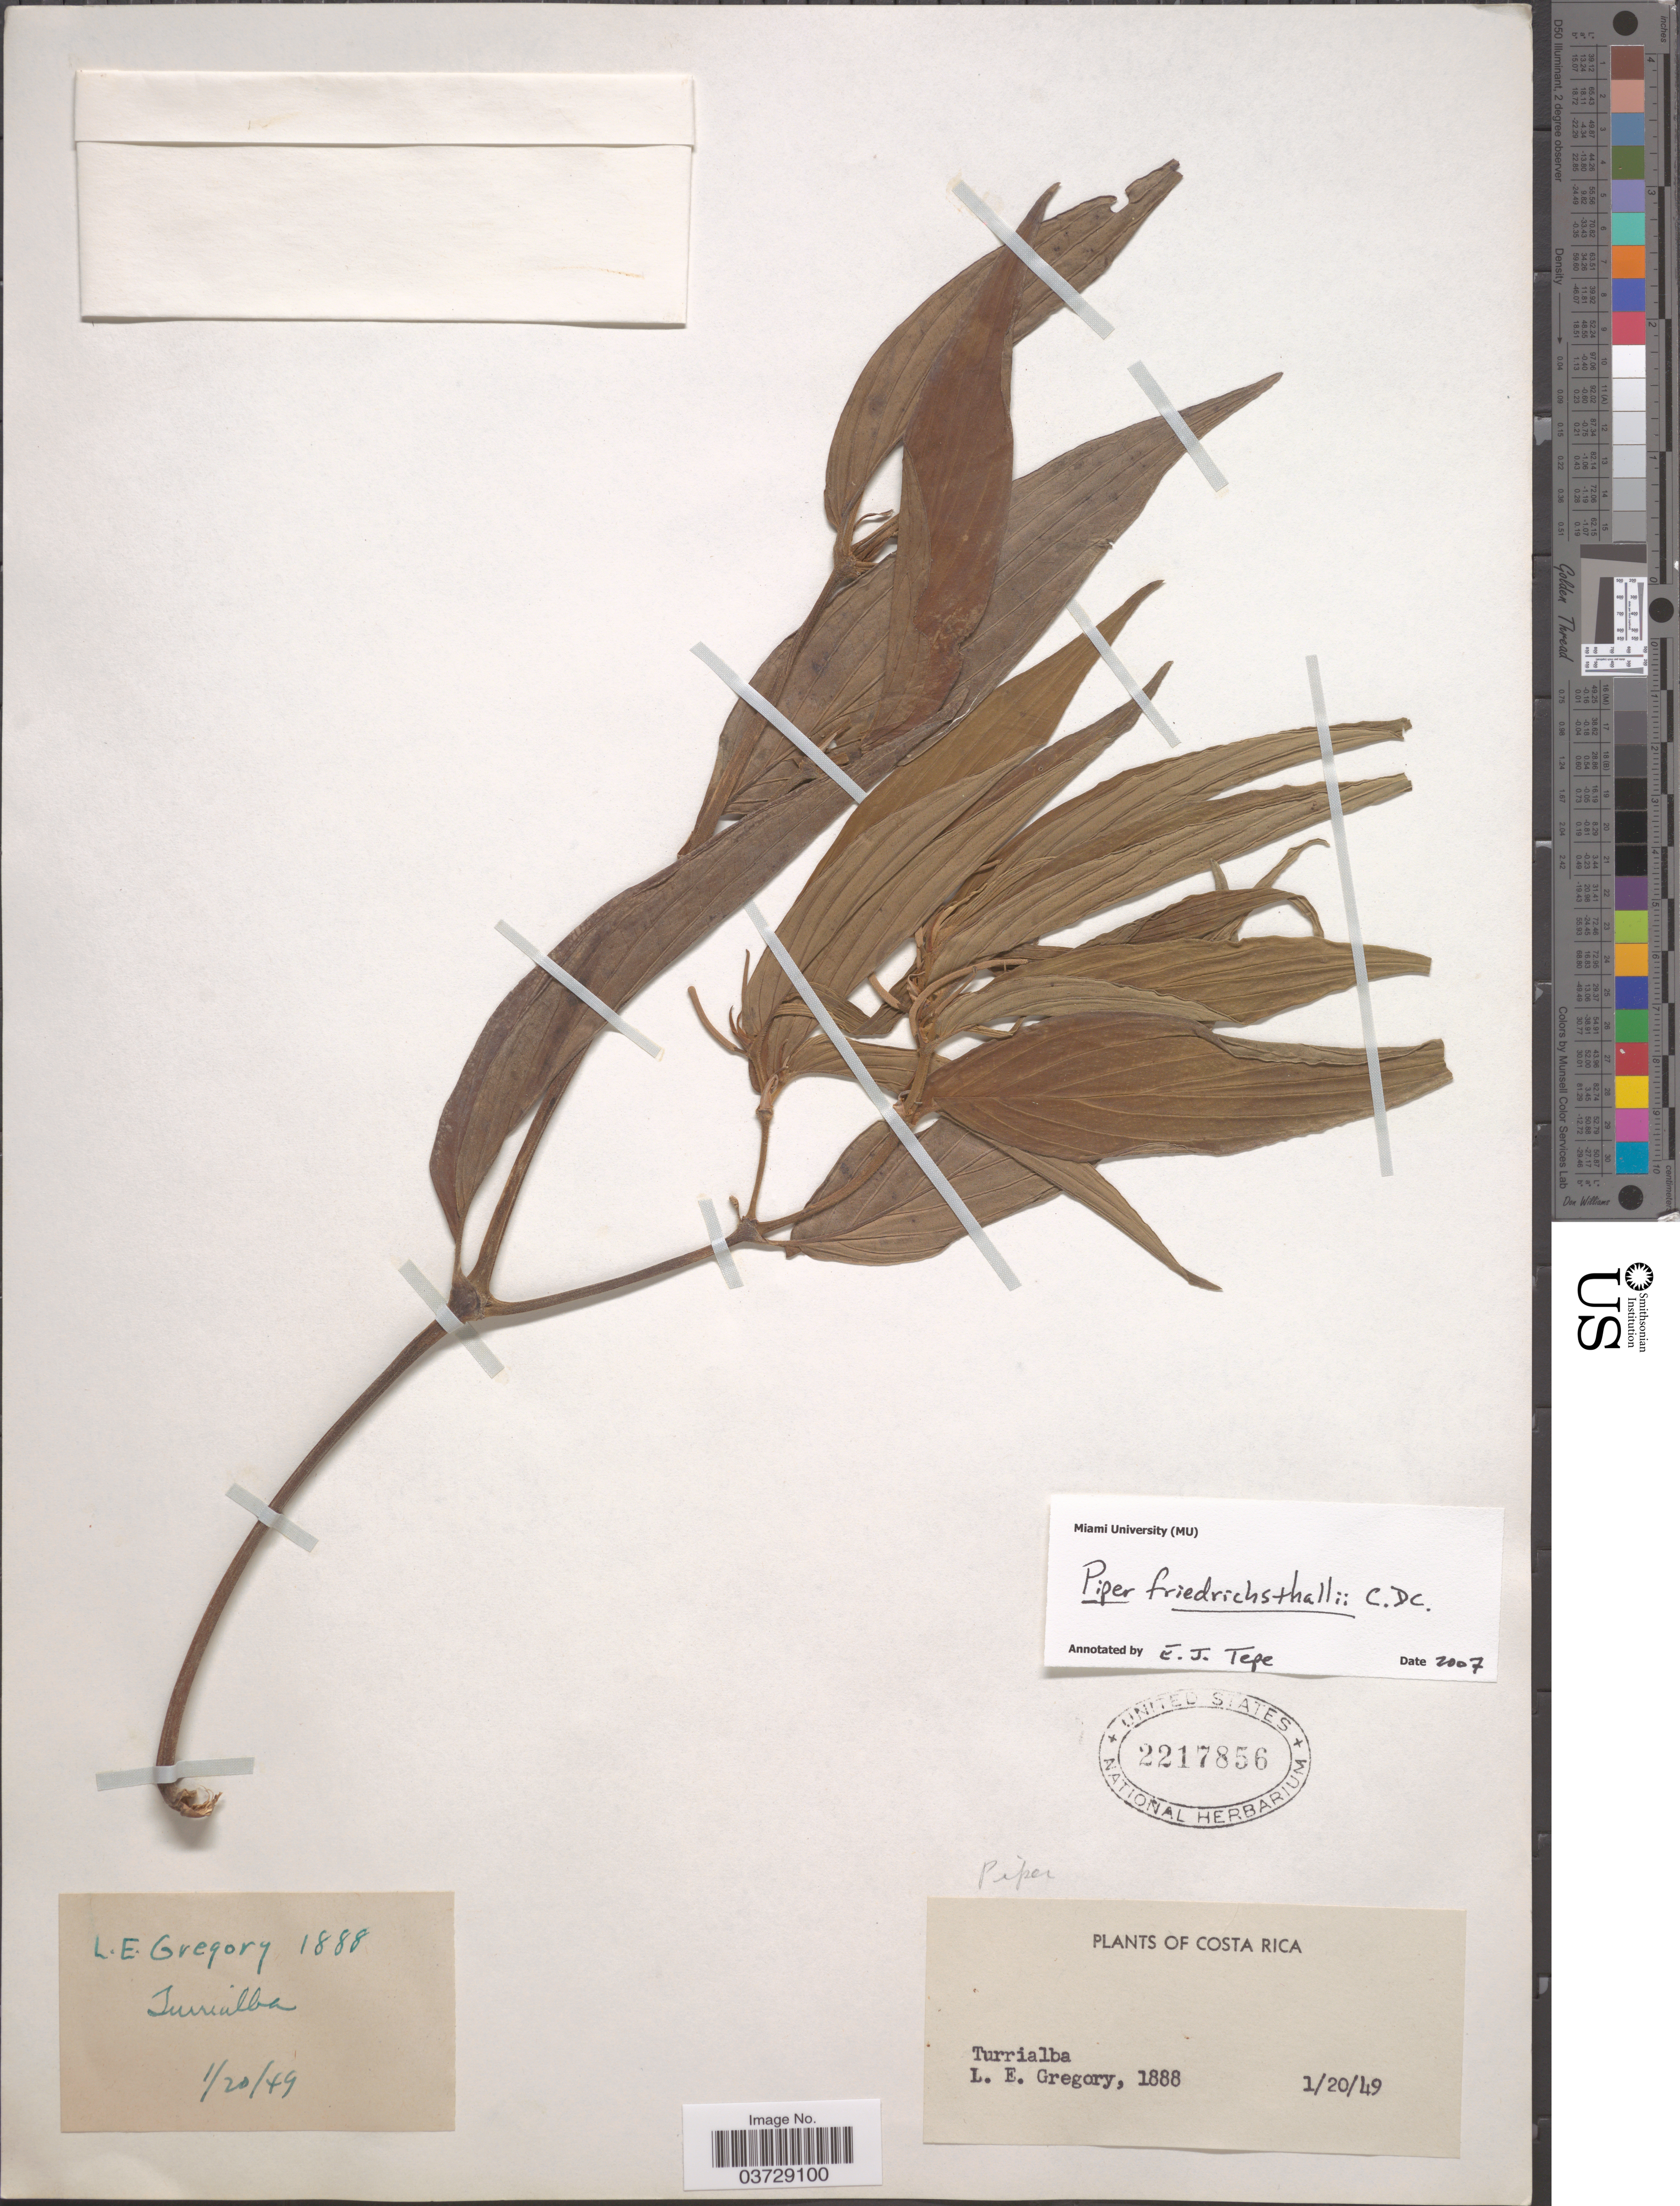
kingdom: Plantae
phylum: Tracheophyta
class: Magnoliopsida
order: Piperales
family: Piperaceae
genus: Piper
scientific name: Piper friedrichsthalii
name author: C. DC.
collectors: L. E. Gregory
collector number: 1888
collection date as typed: Transcribed d/m/y: 20/1/49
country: Costa Rica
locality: Turrialba.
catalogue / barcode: US 2217856